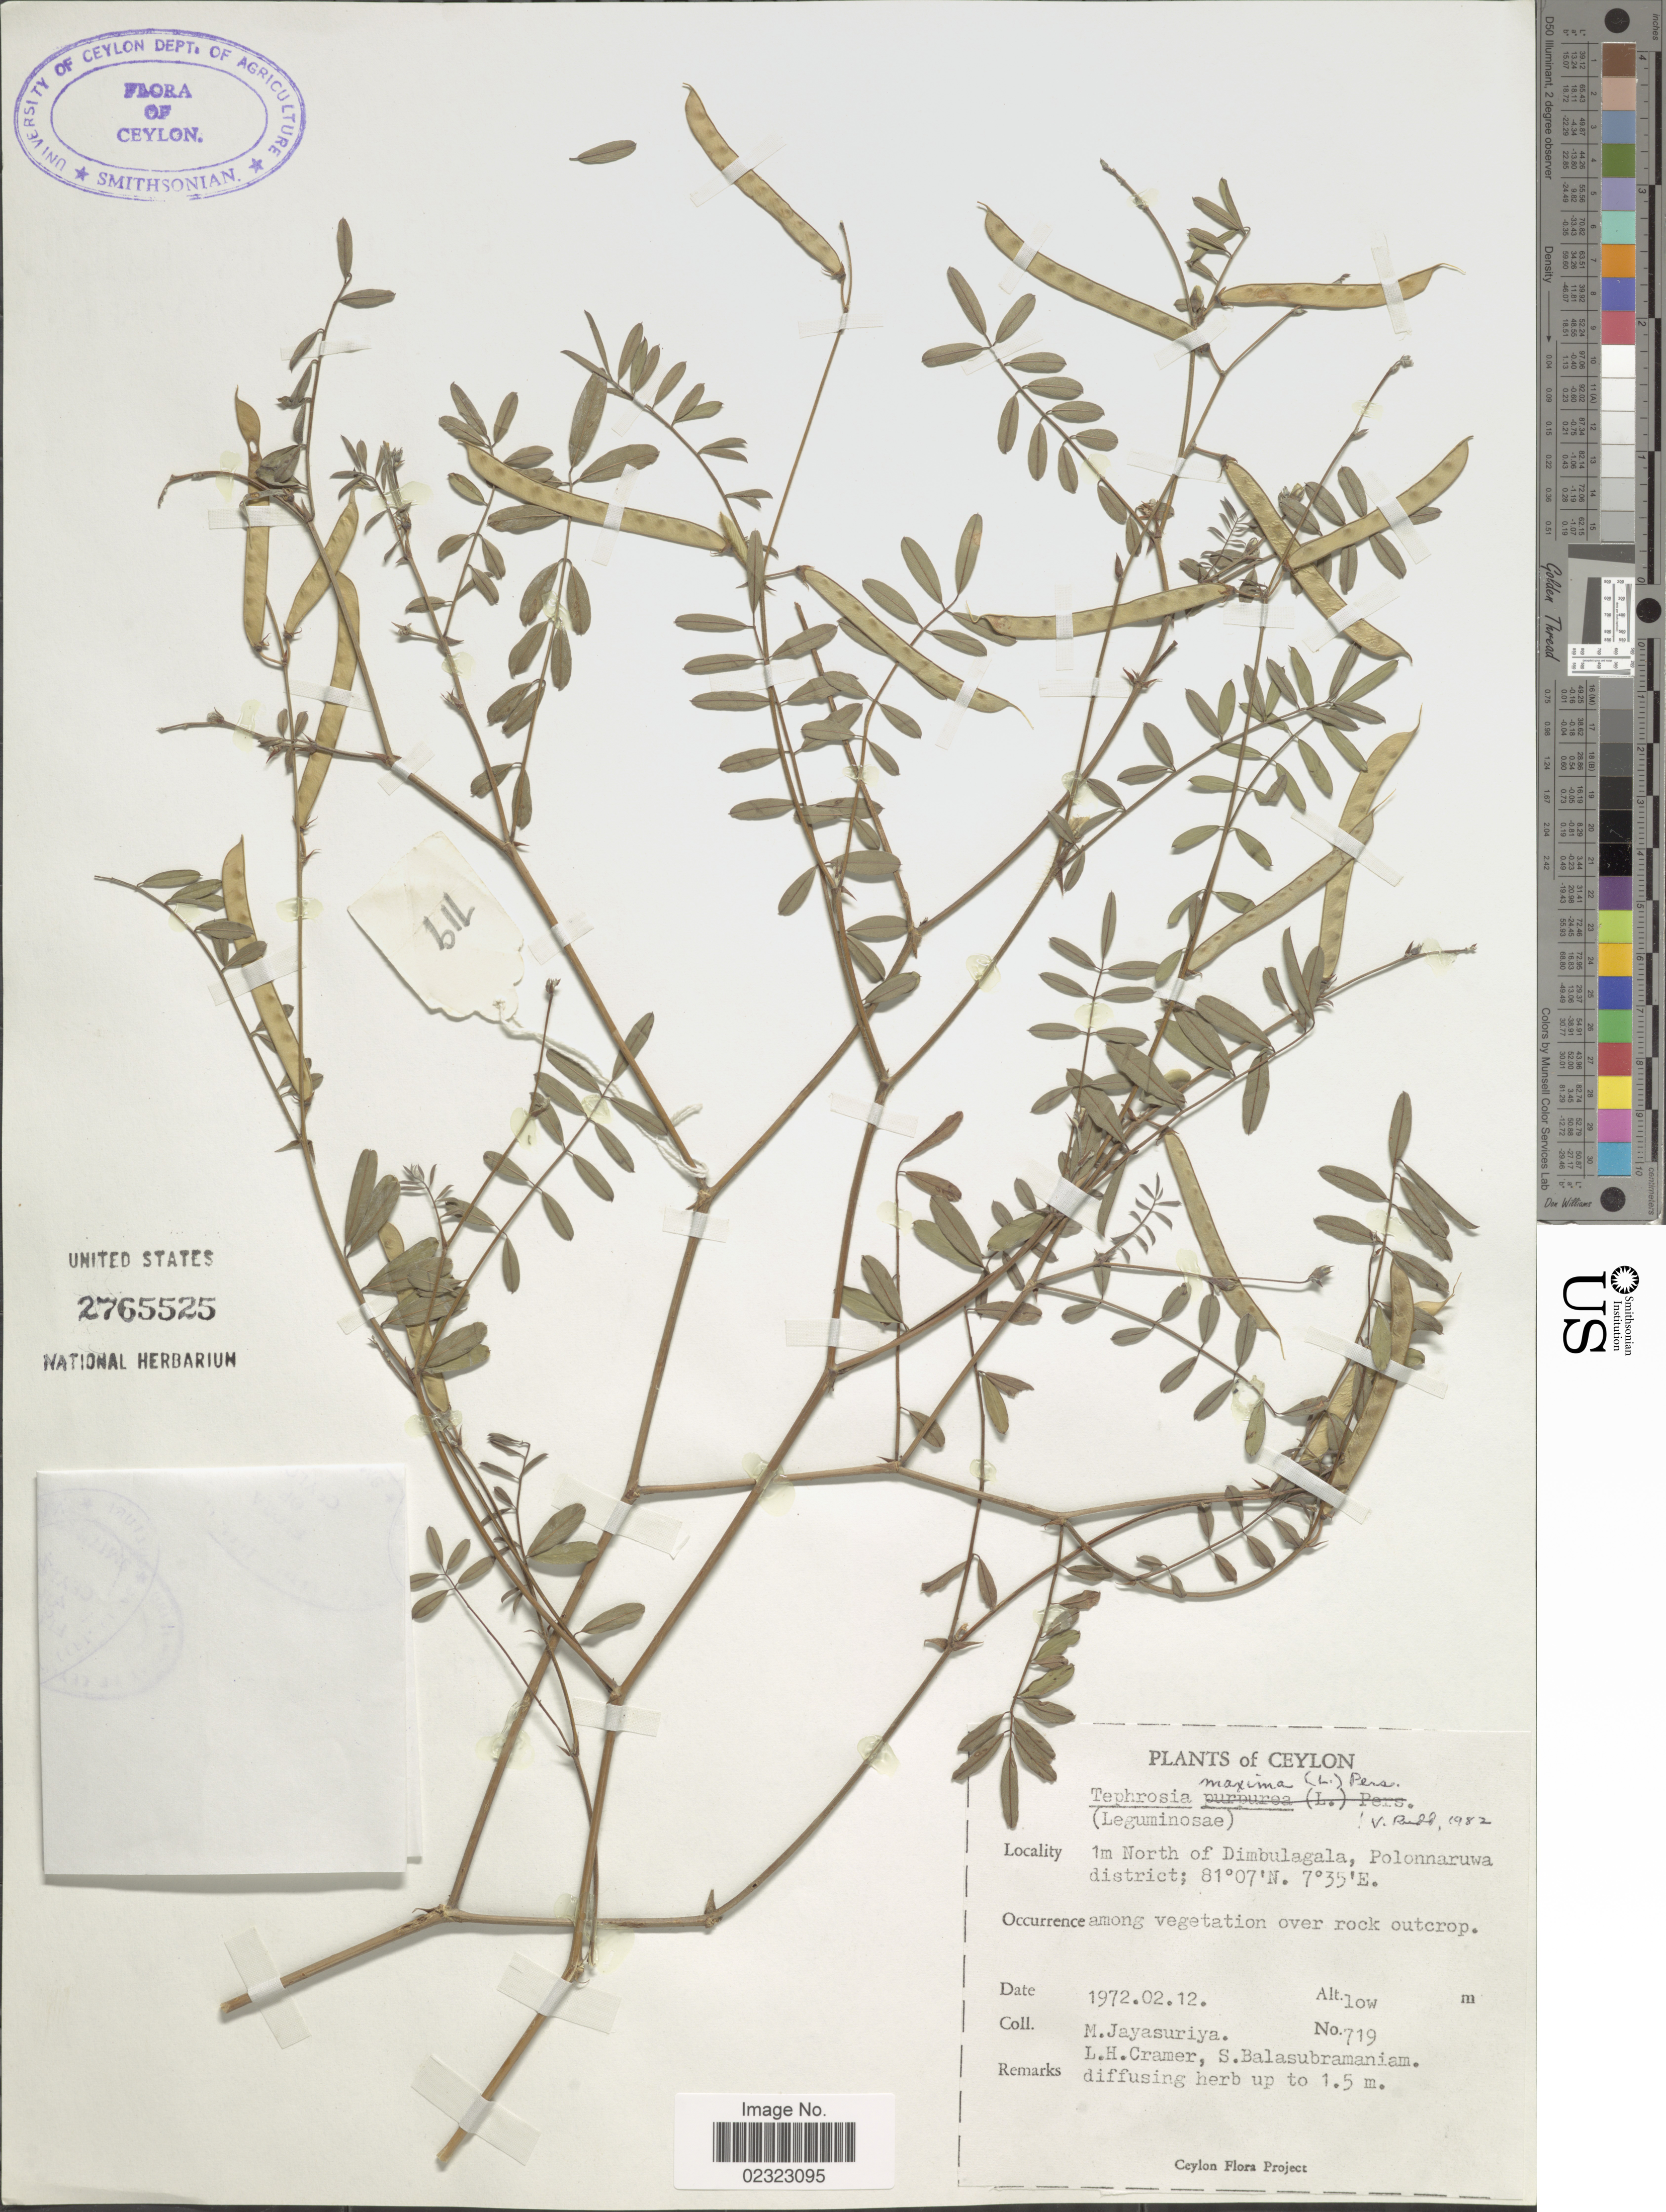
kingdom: Plantae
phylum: Tracheophyta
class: Magnoliopsida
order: Fabales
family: Fabaceae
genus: Tephrosia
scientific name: Tephrosia maxima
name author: Pers.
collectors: M. Jayasuriya, L. H. Cramer & S. Balasubramaniam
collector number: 719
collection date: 1972-02-12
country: Sri Lanka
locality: Ceylon. 1m North of Dimbulagala, Polonnaruwa District, Giritale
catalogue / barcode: US 2765525